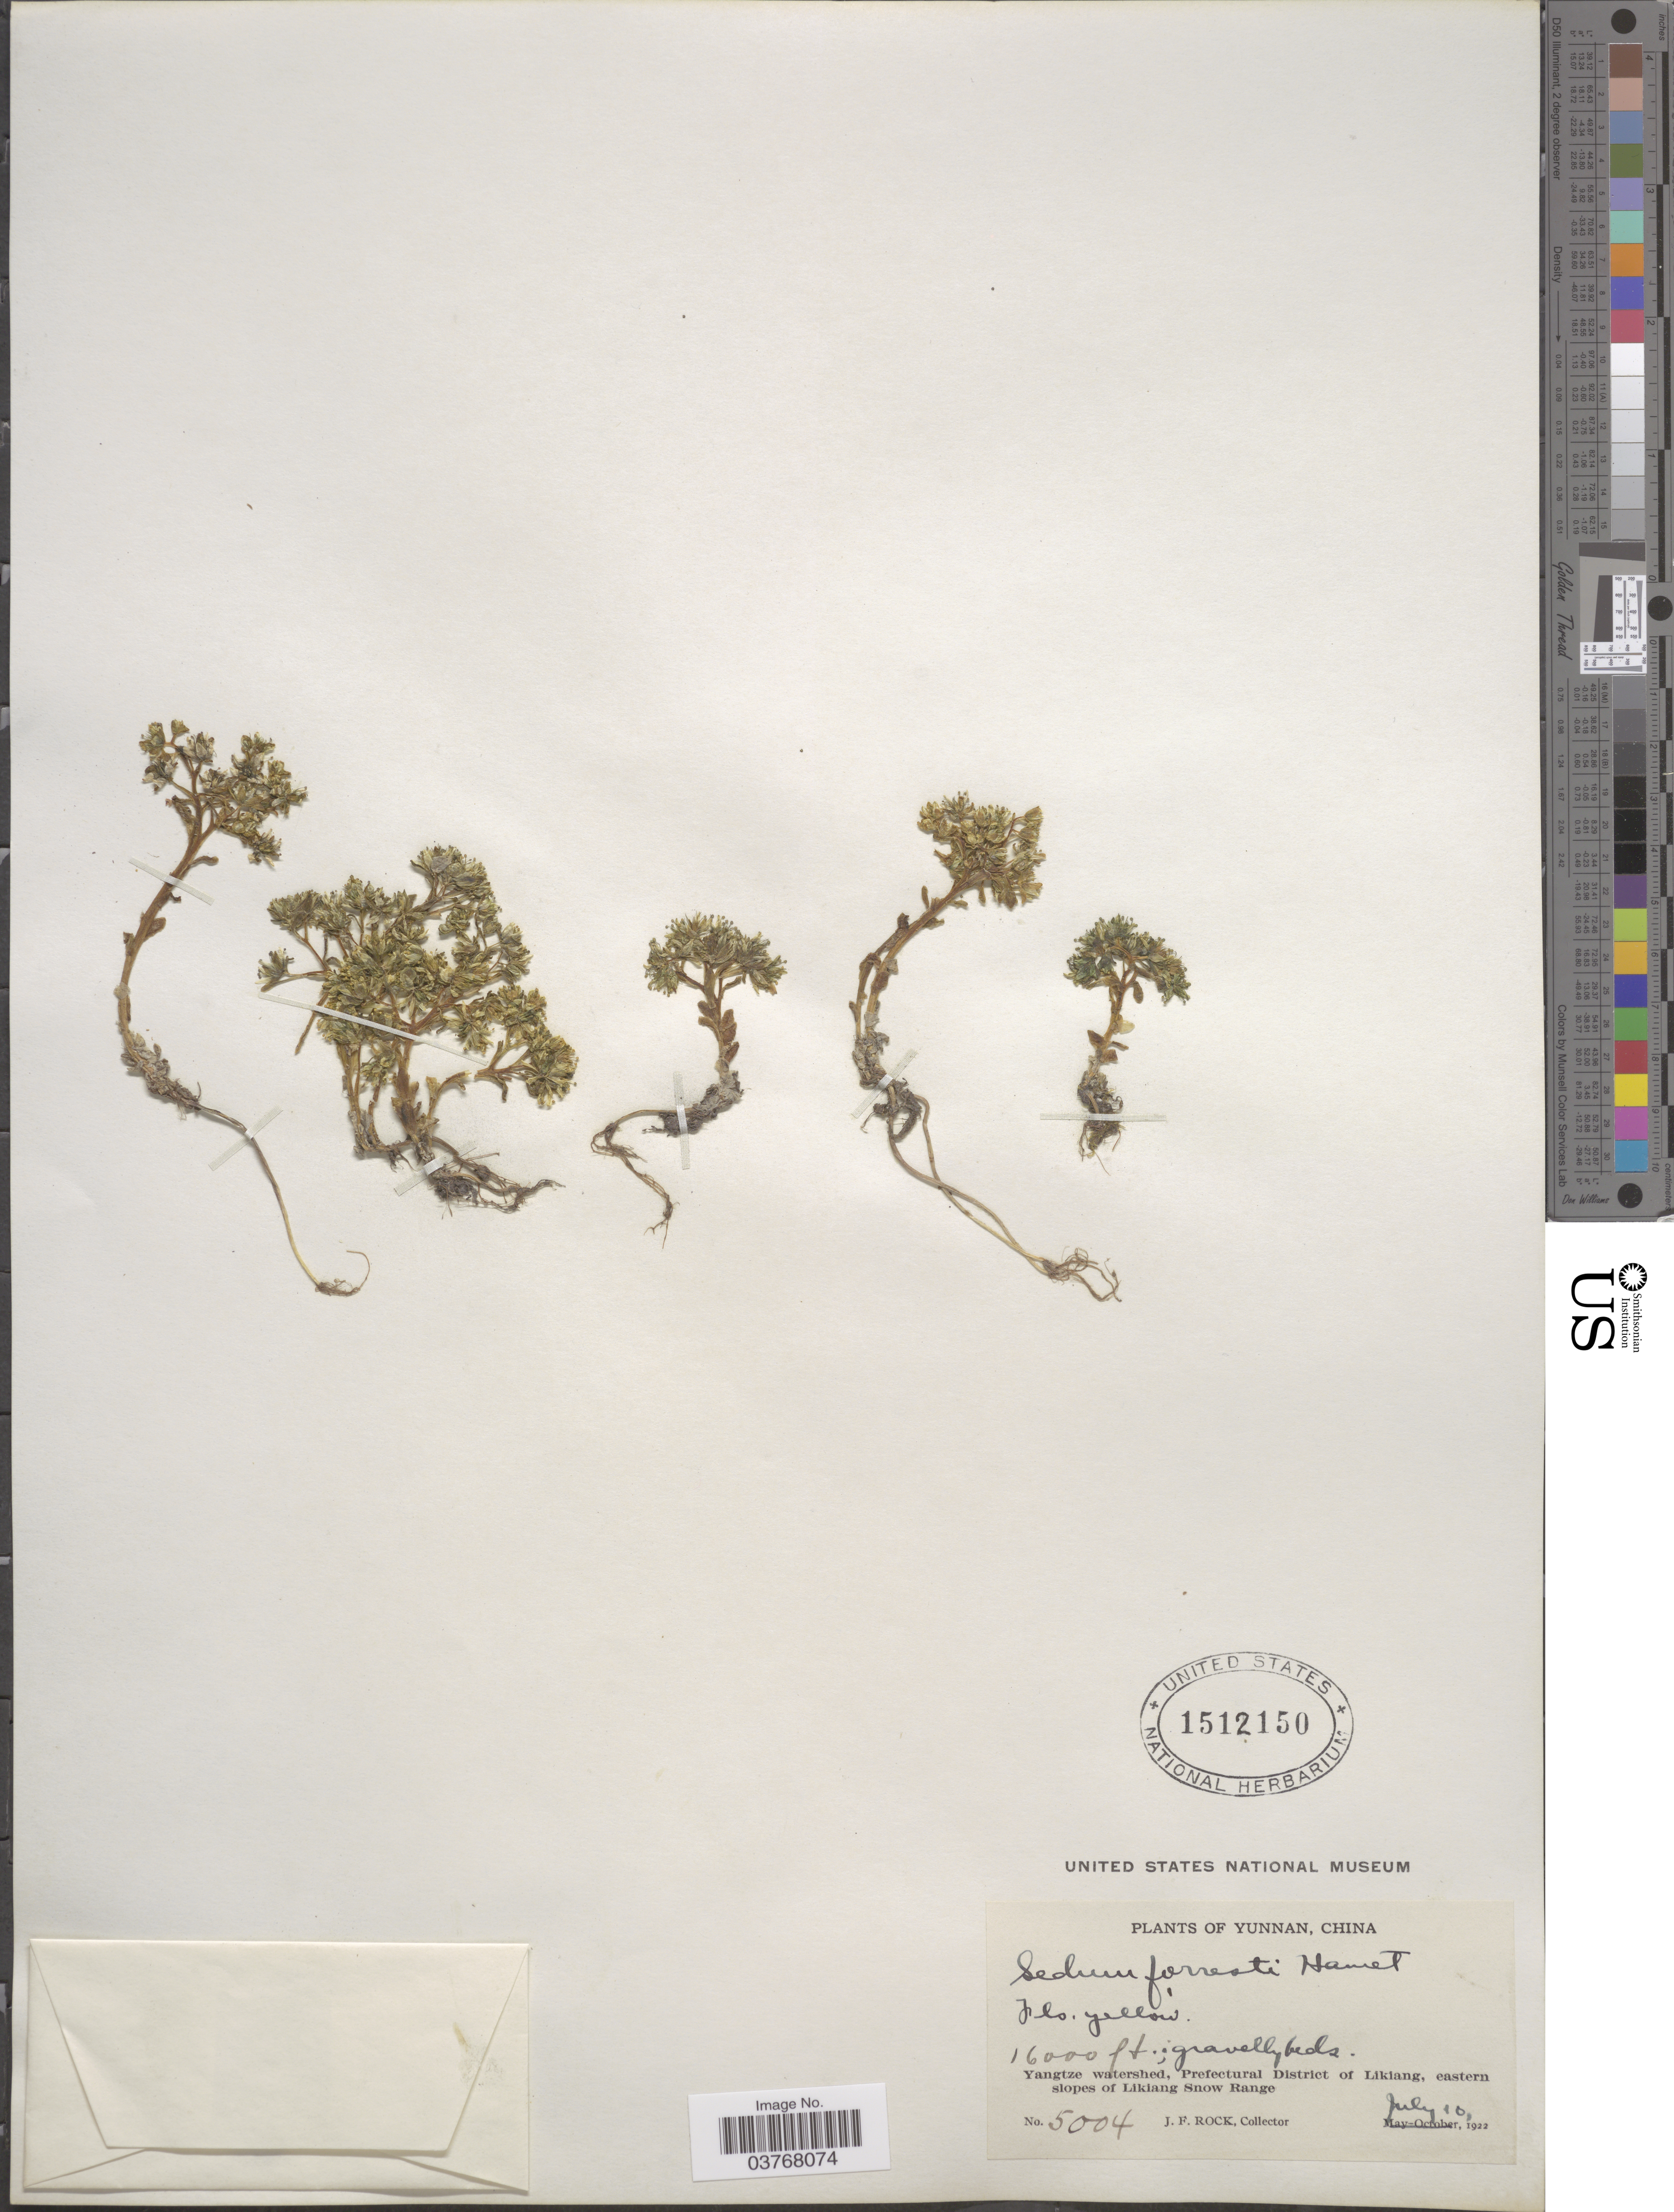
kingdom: Plantae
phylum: Tracheophyta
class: Magnoliopsida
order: Saxifragales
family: Crassulaceae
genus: Rhodiola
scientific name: Rhodiola forrestii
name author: (Raym.-Hamet) S.H. Fu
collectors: J. Rock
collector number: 5004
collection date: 1922-07-10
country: China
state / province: Yunnan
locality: Yangtze watershed, Prefectural District of Likiang, eastern slopes of Likiang Snow Range.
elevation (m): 4877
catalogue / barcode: US 1512150